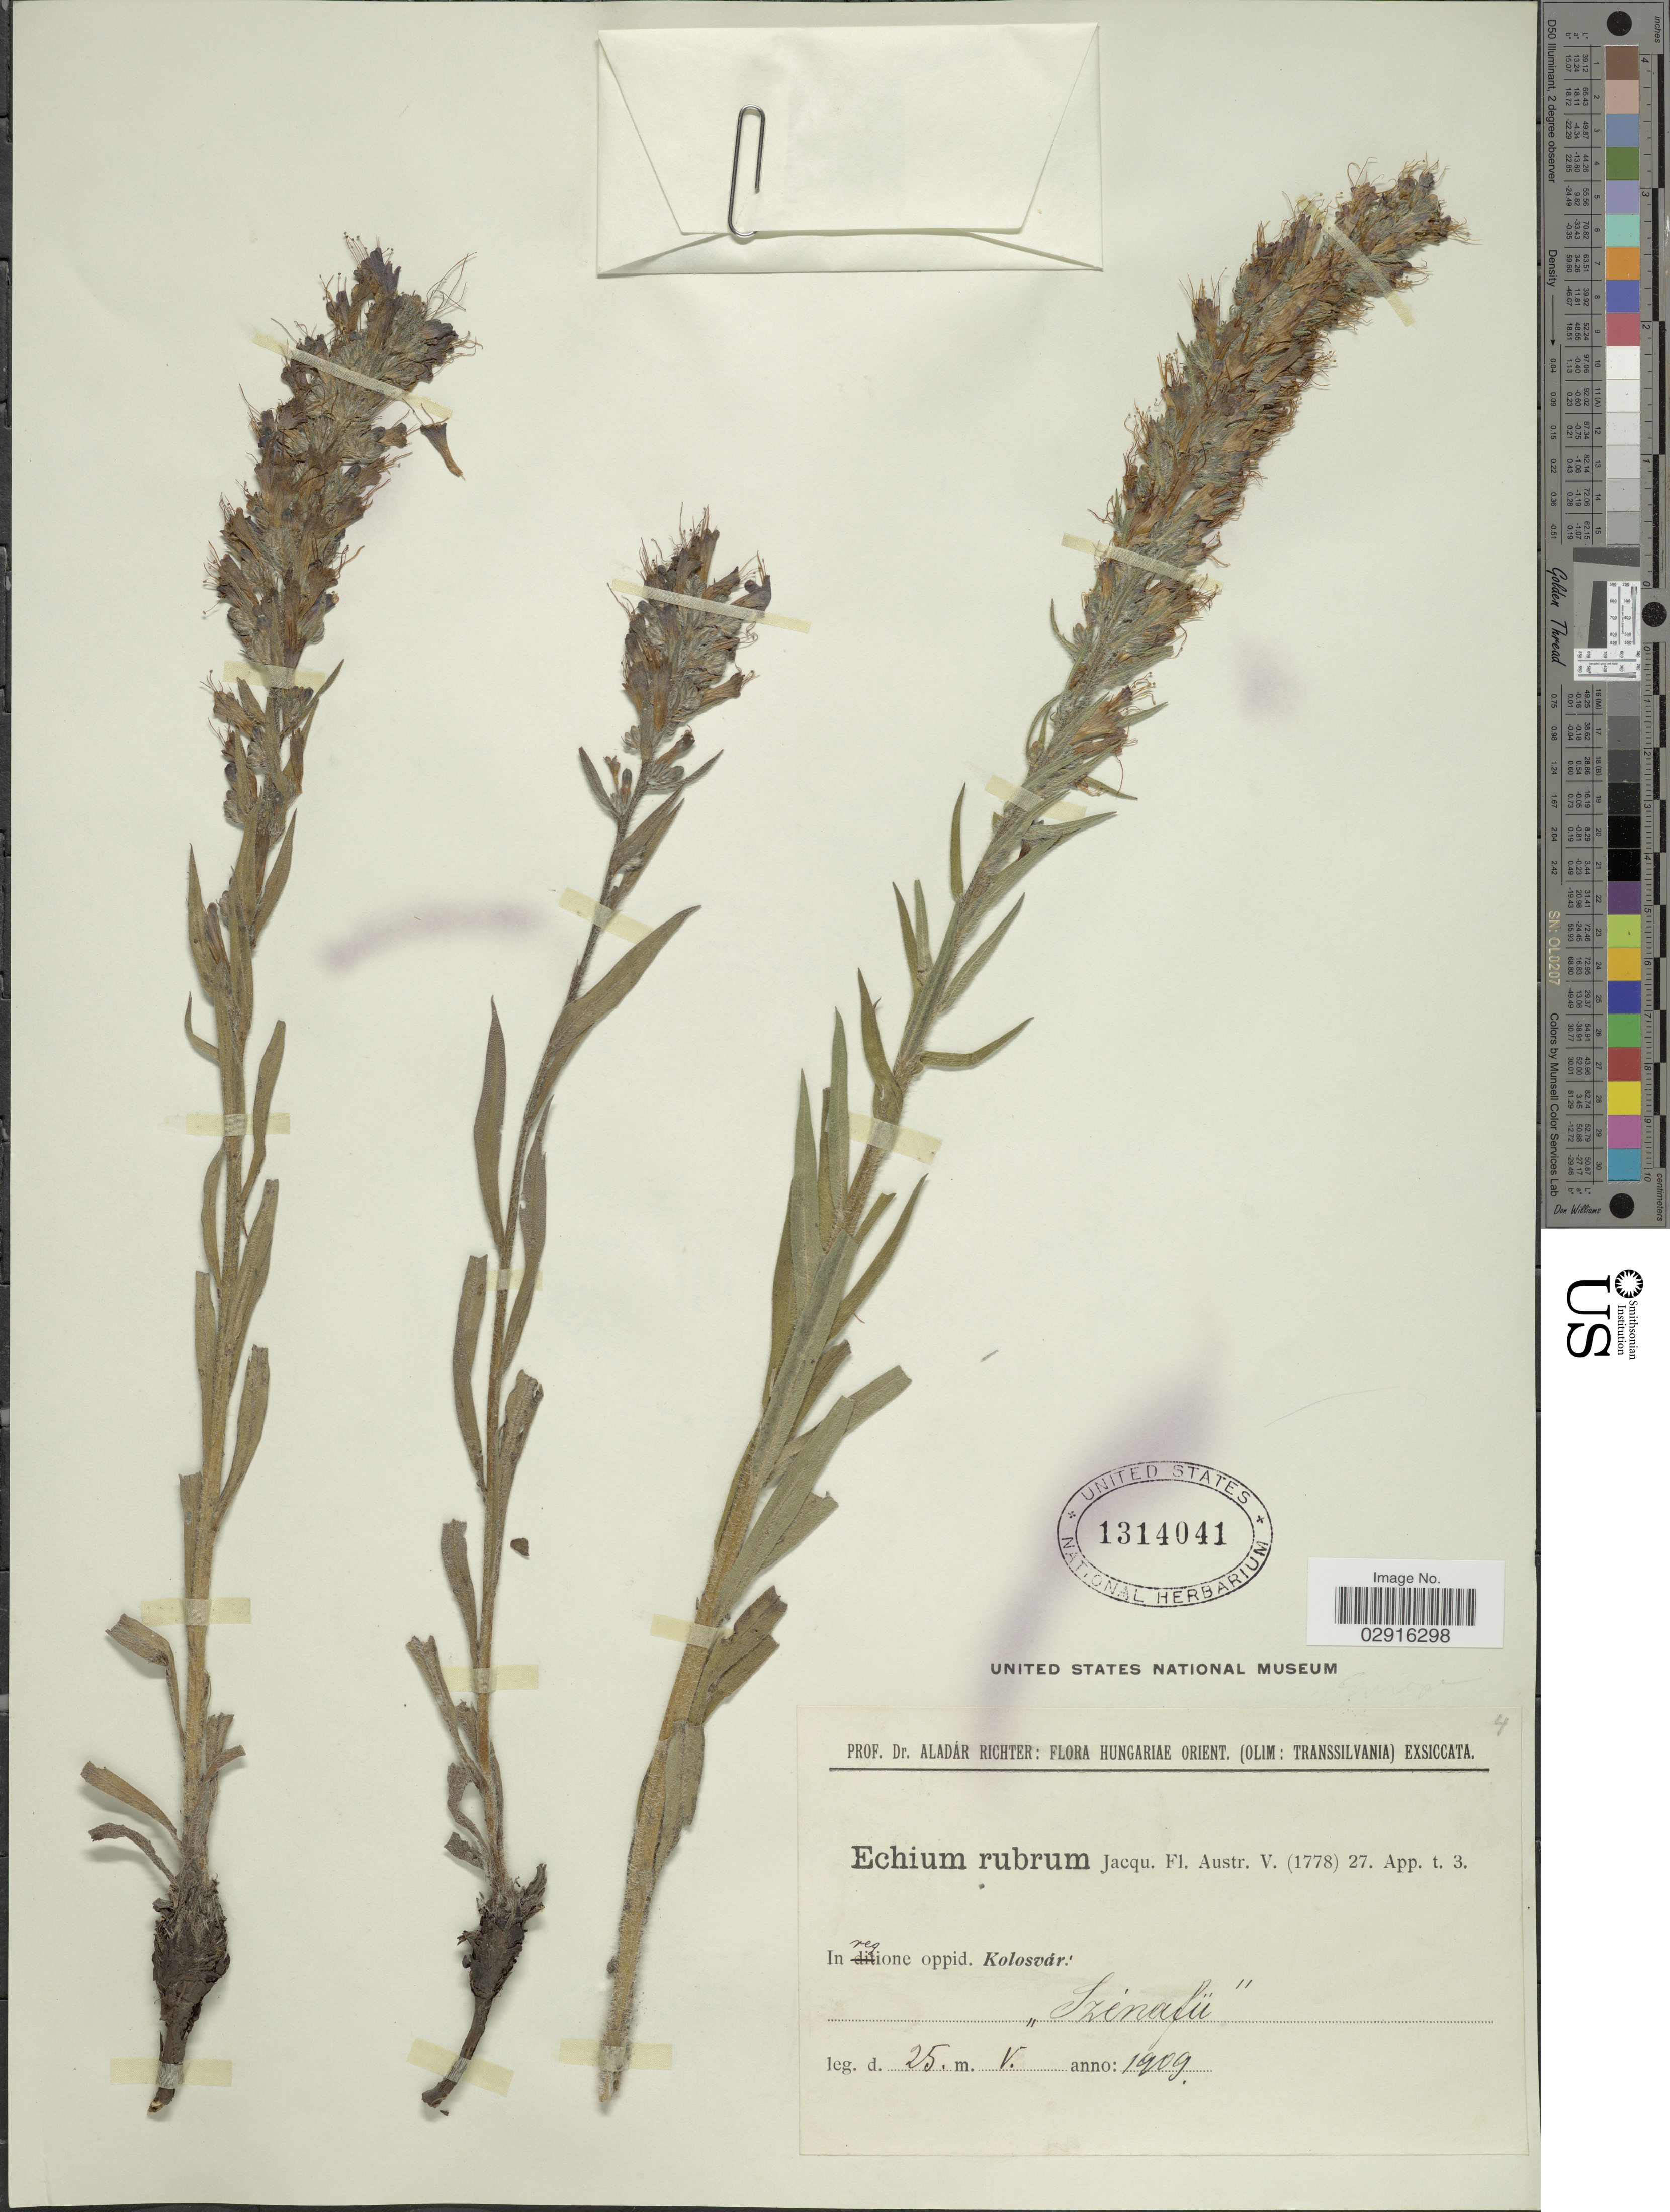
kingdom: Plantae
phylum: Tracheophyta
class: Magnoliopsida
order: Boraginales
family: Boraginaceae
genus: Echium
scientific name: Echium rubrum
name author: Forssk.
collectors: V. A. Richter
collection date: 1909-05-25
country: Hungary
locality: Hungariae orinet. (Olim: Transsilvania). In regione oppid. Kolosvár: "Szénalü".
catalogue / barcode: US 1314041